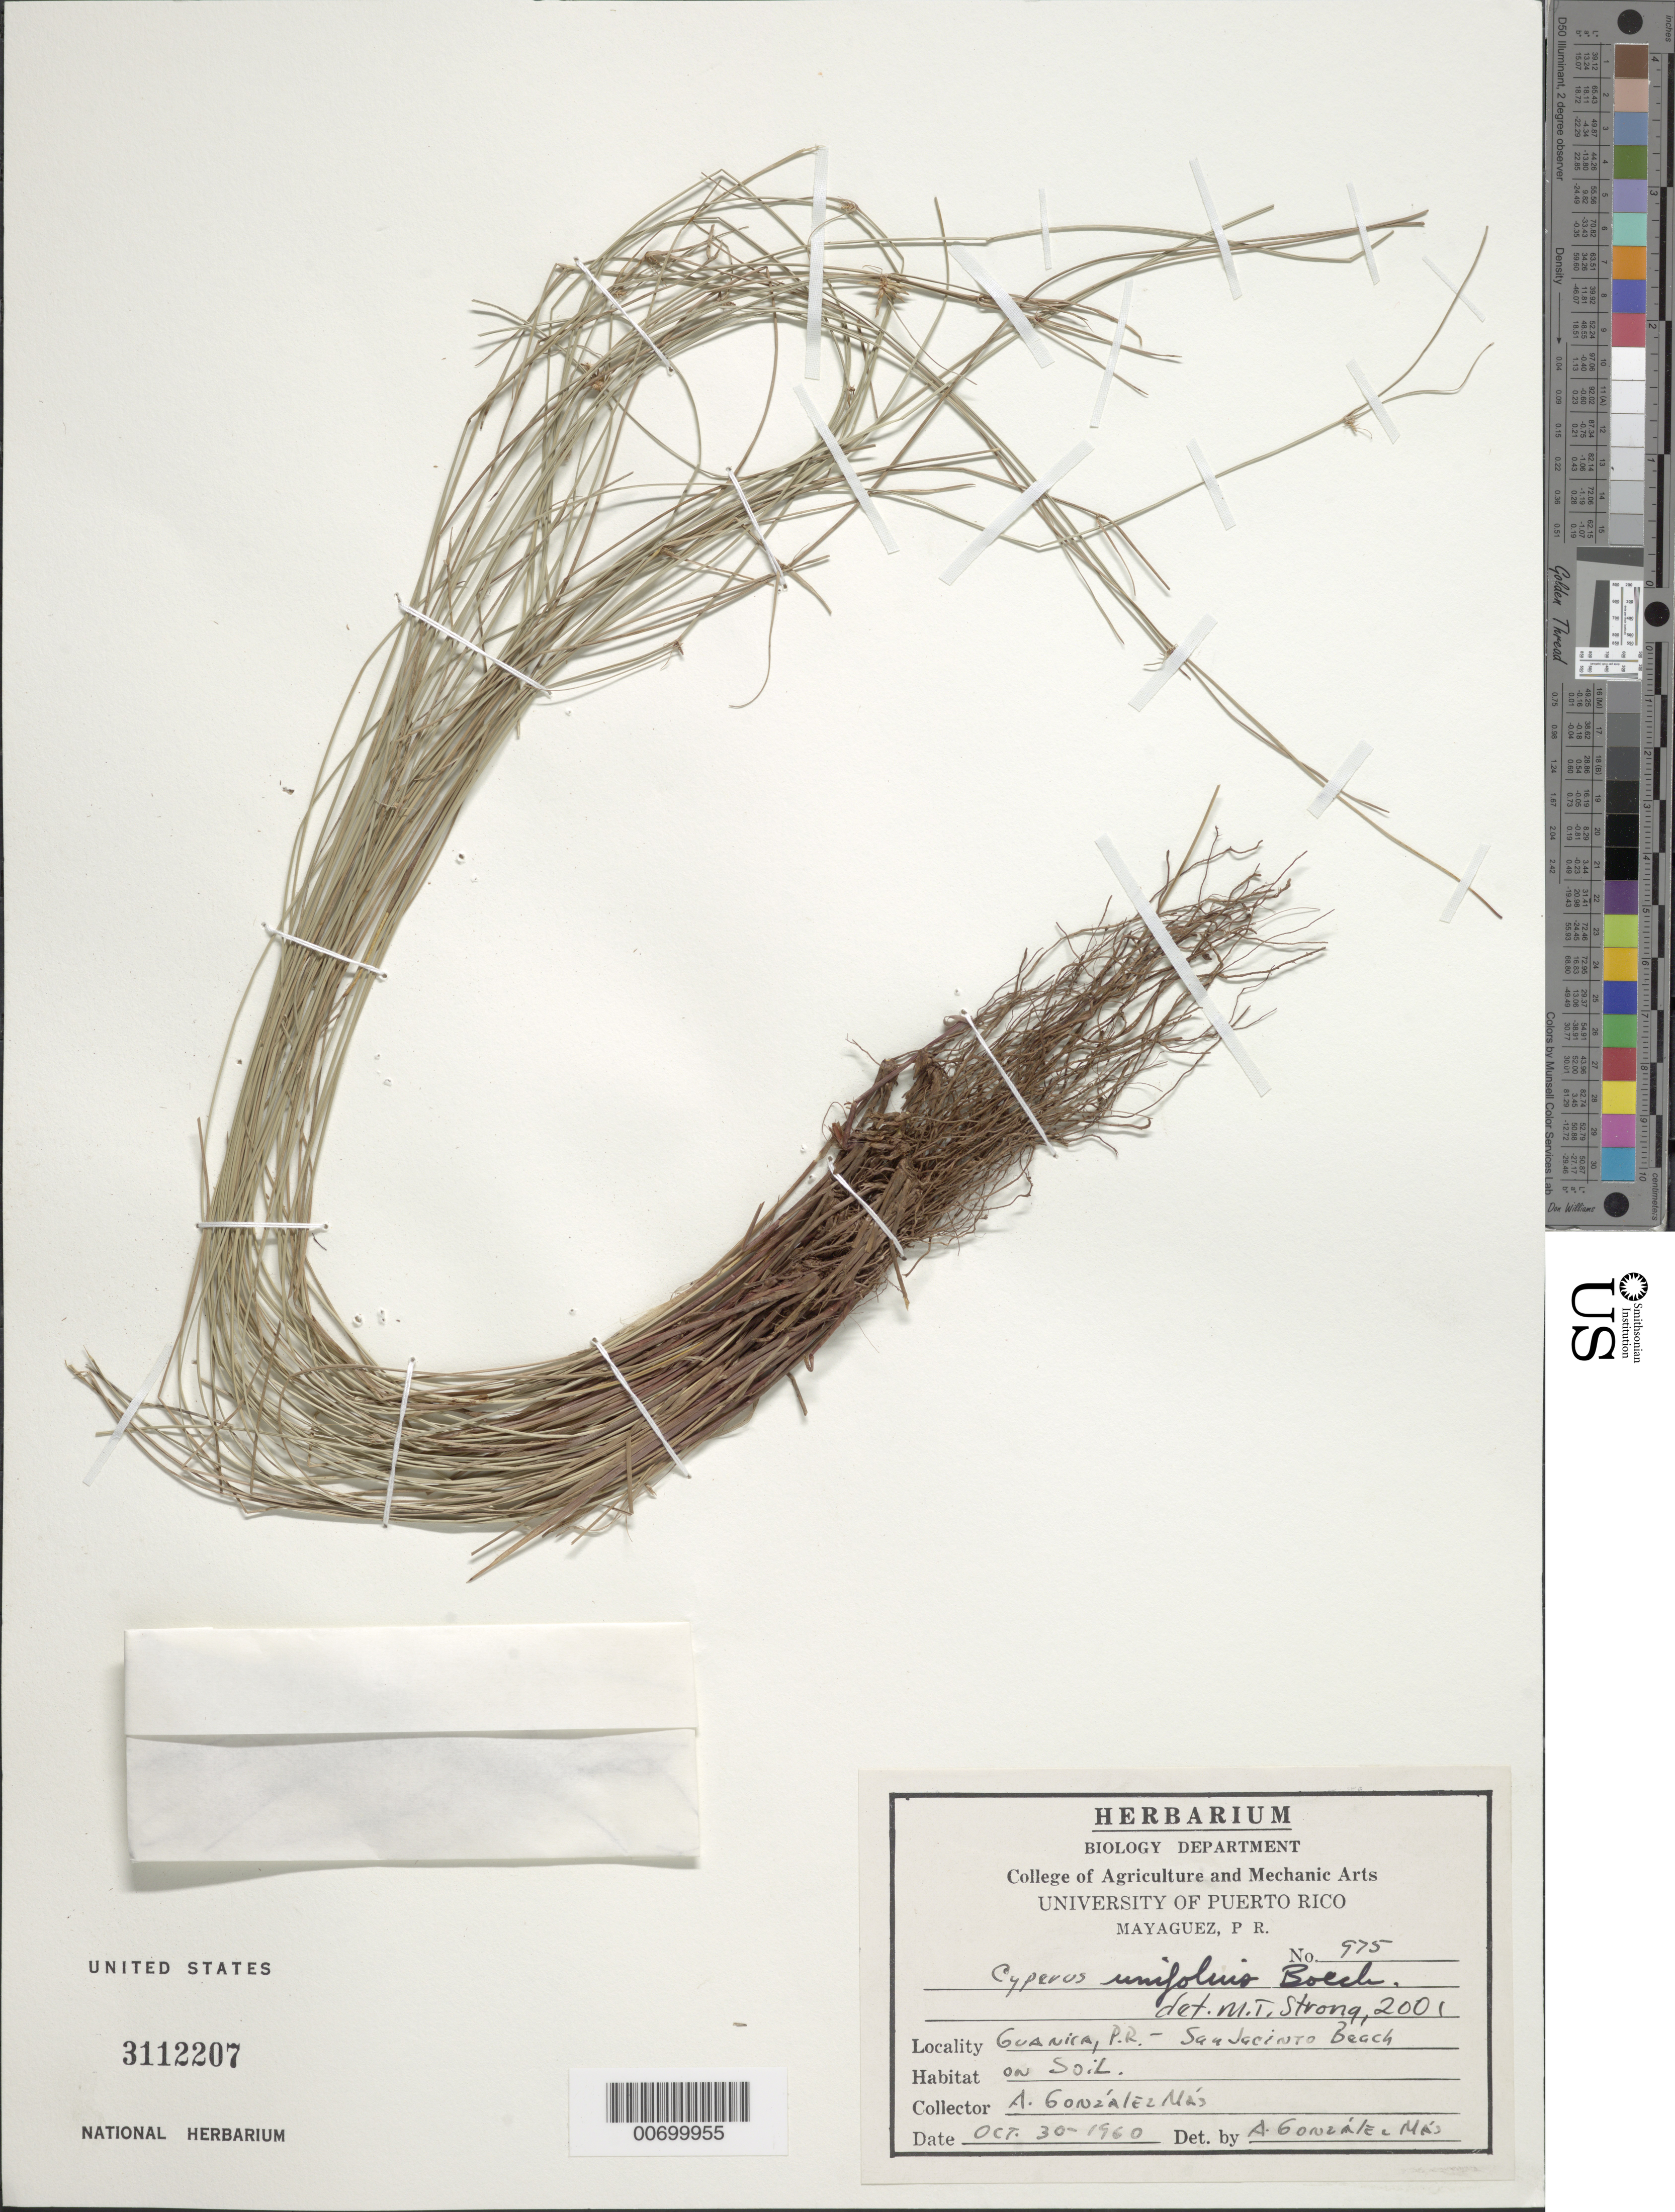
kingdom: Plantae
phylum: Tracheophyta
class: Liliopsida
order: Poales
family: Cyperaceae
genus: Cyperus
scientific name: Cyperus unifolius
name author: Boeckeler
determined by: Strong, M. T., (US), Smithsonian Institution - National Museum of Natural History (UNITED STATES)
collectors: A. González Más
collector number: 975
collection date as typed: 30 Oct 1960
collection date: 1960-10-30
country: Puerto Rico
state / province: Guánica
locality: Guanica: San Jacinto Beach.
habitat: On soil.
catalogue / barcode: US 3112207